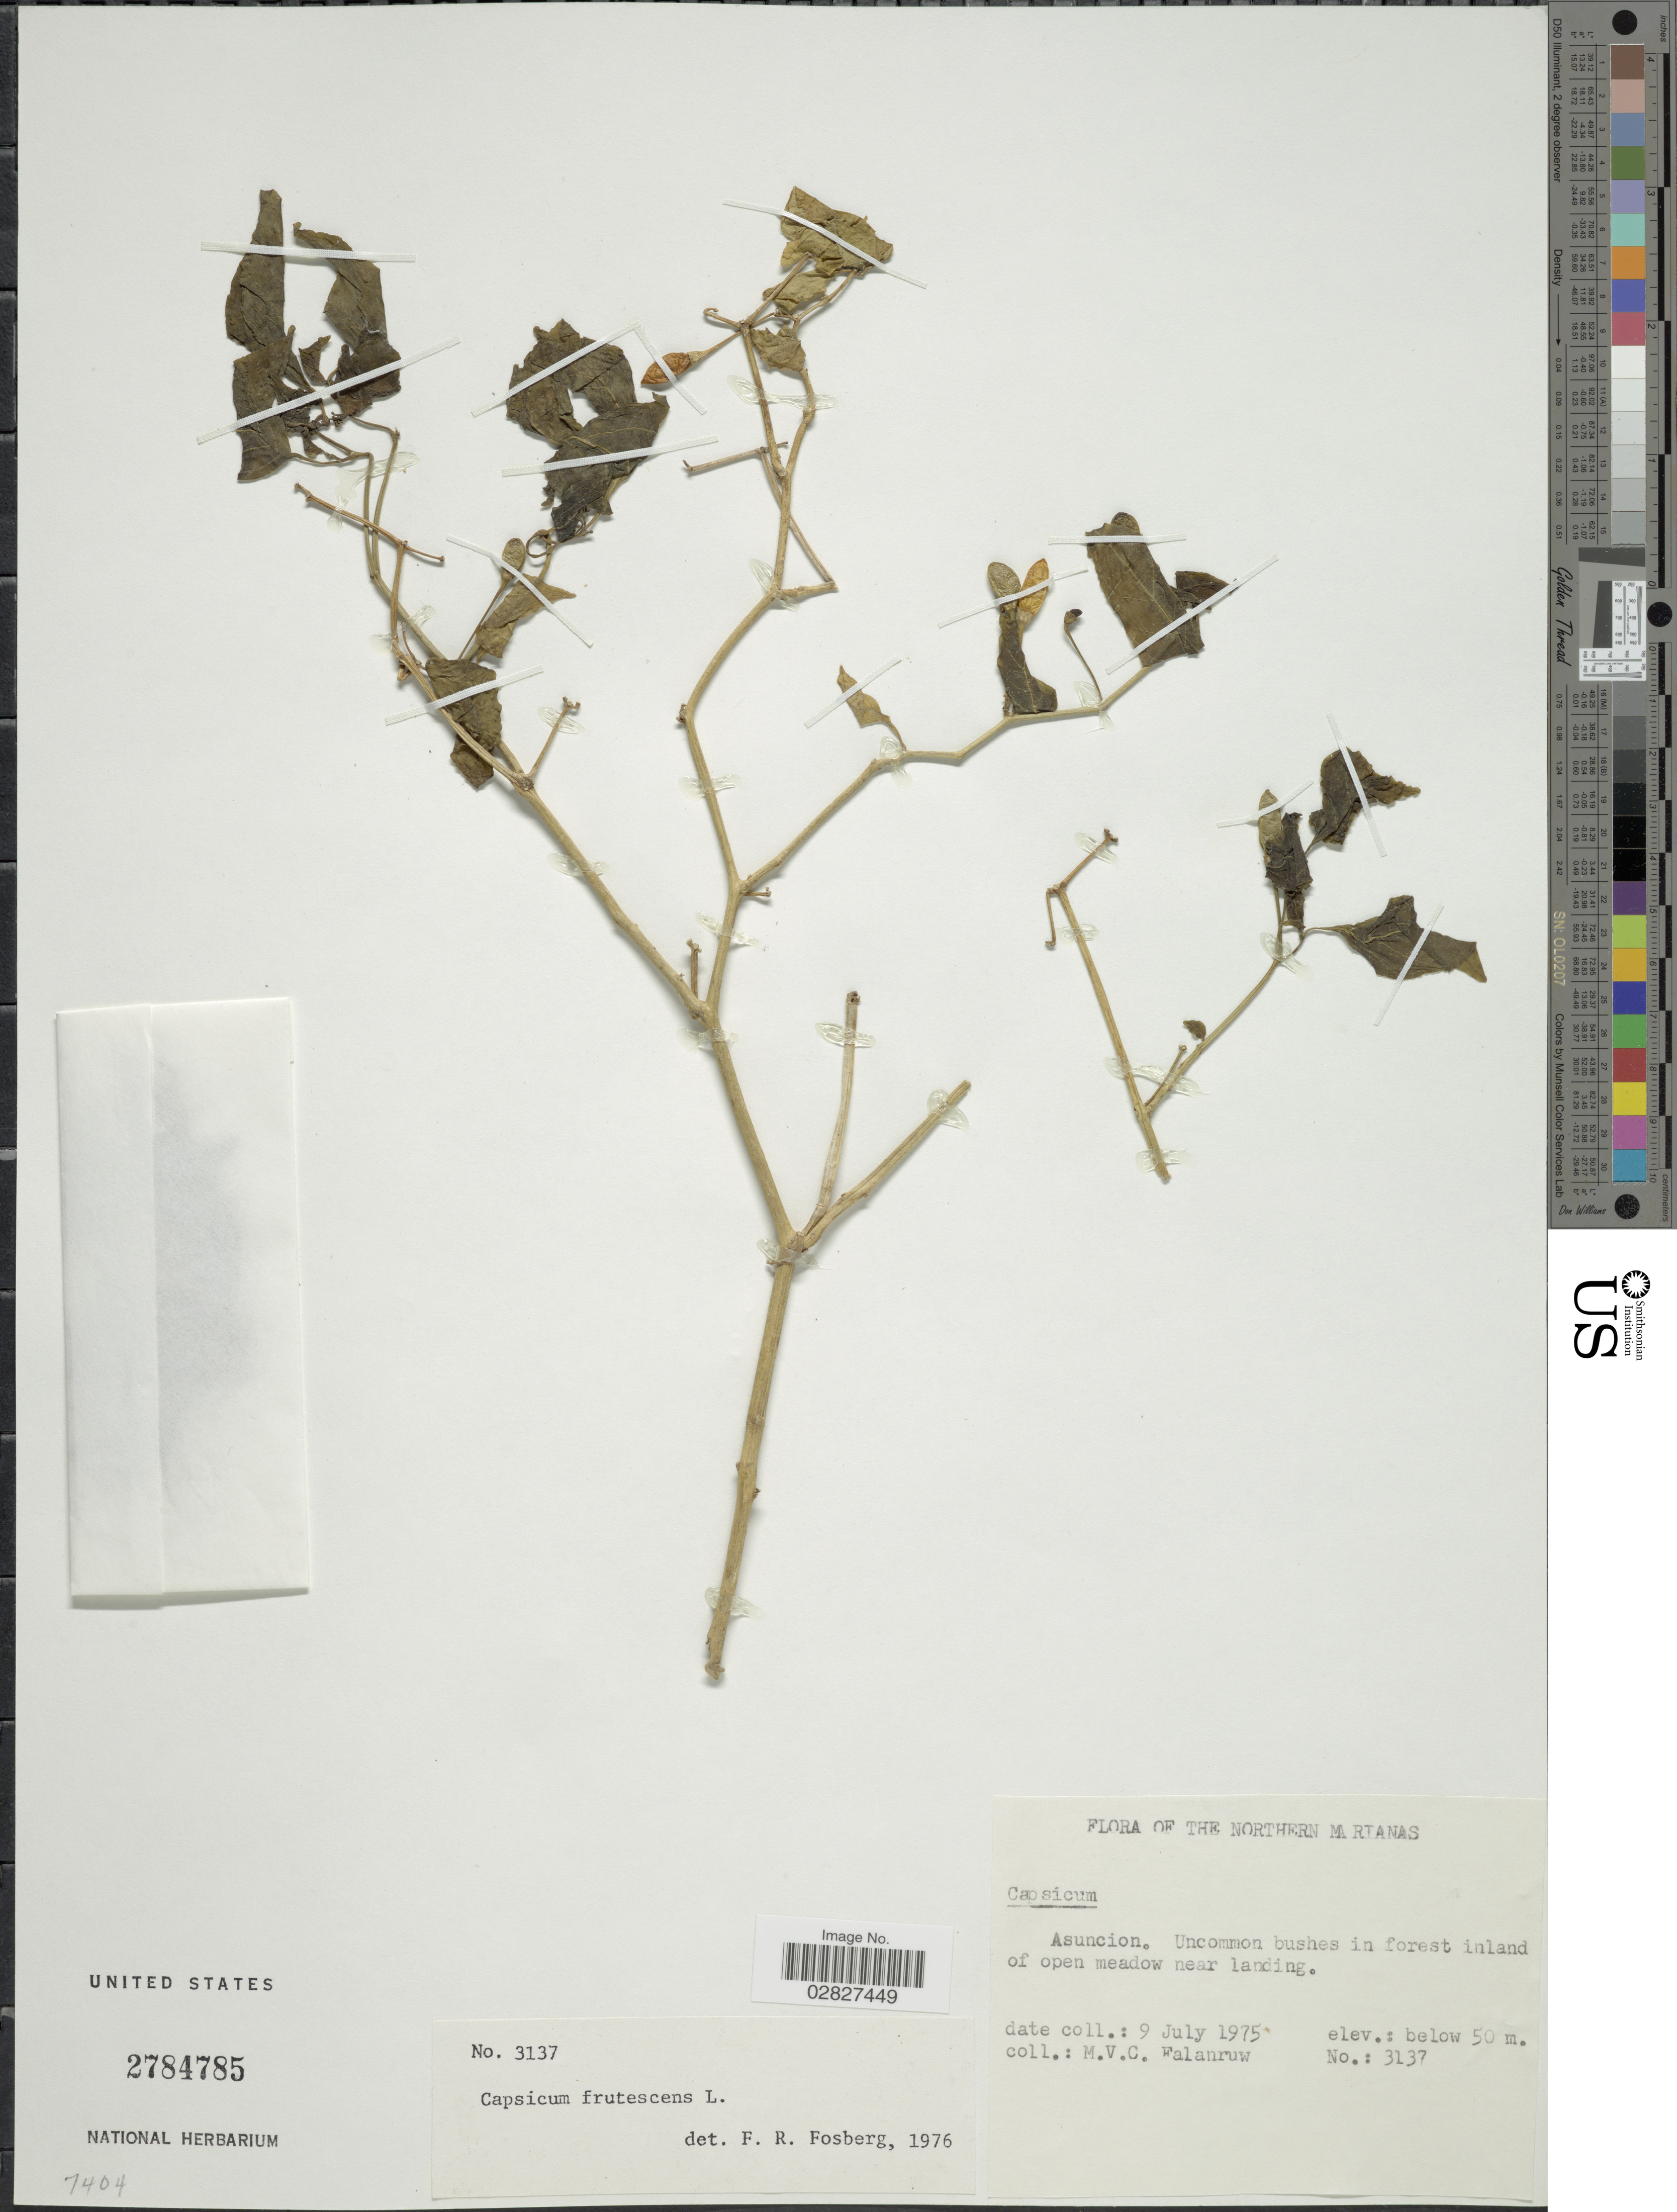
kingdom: Plantae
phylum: Tracheophyta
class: Magnoliopsida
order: Solanales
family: Solanaceae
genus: Capsicum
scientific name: Capsicum frutescens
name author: L.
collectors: M. V. Falanruw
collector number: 3137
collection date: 1975-07-09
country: Northern Mariana Islands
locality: Asuncion. In forest inland of open meadow near landing.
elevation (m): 50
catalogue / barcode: US 2784785